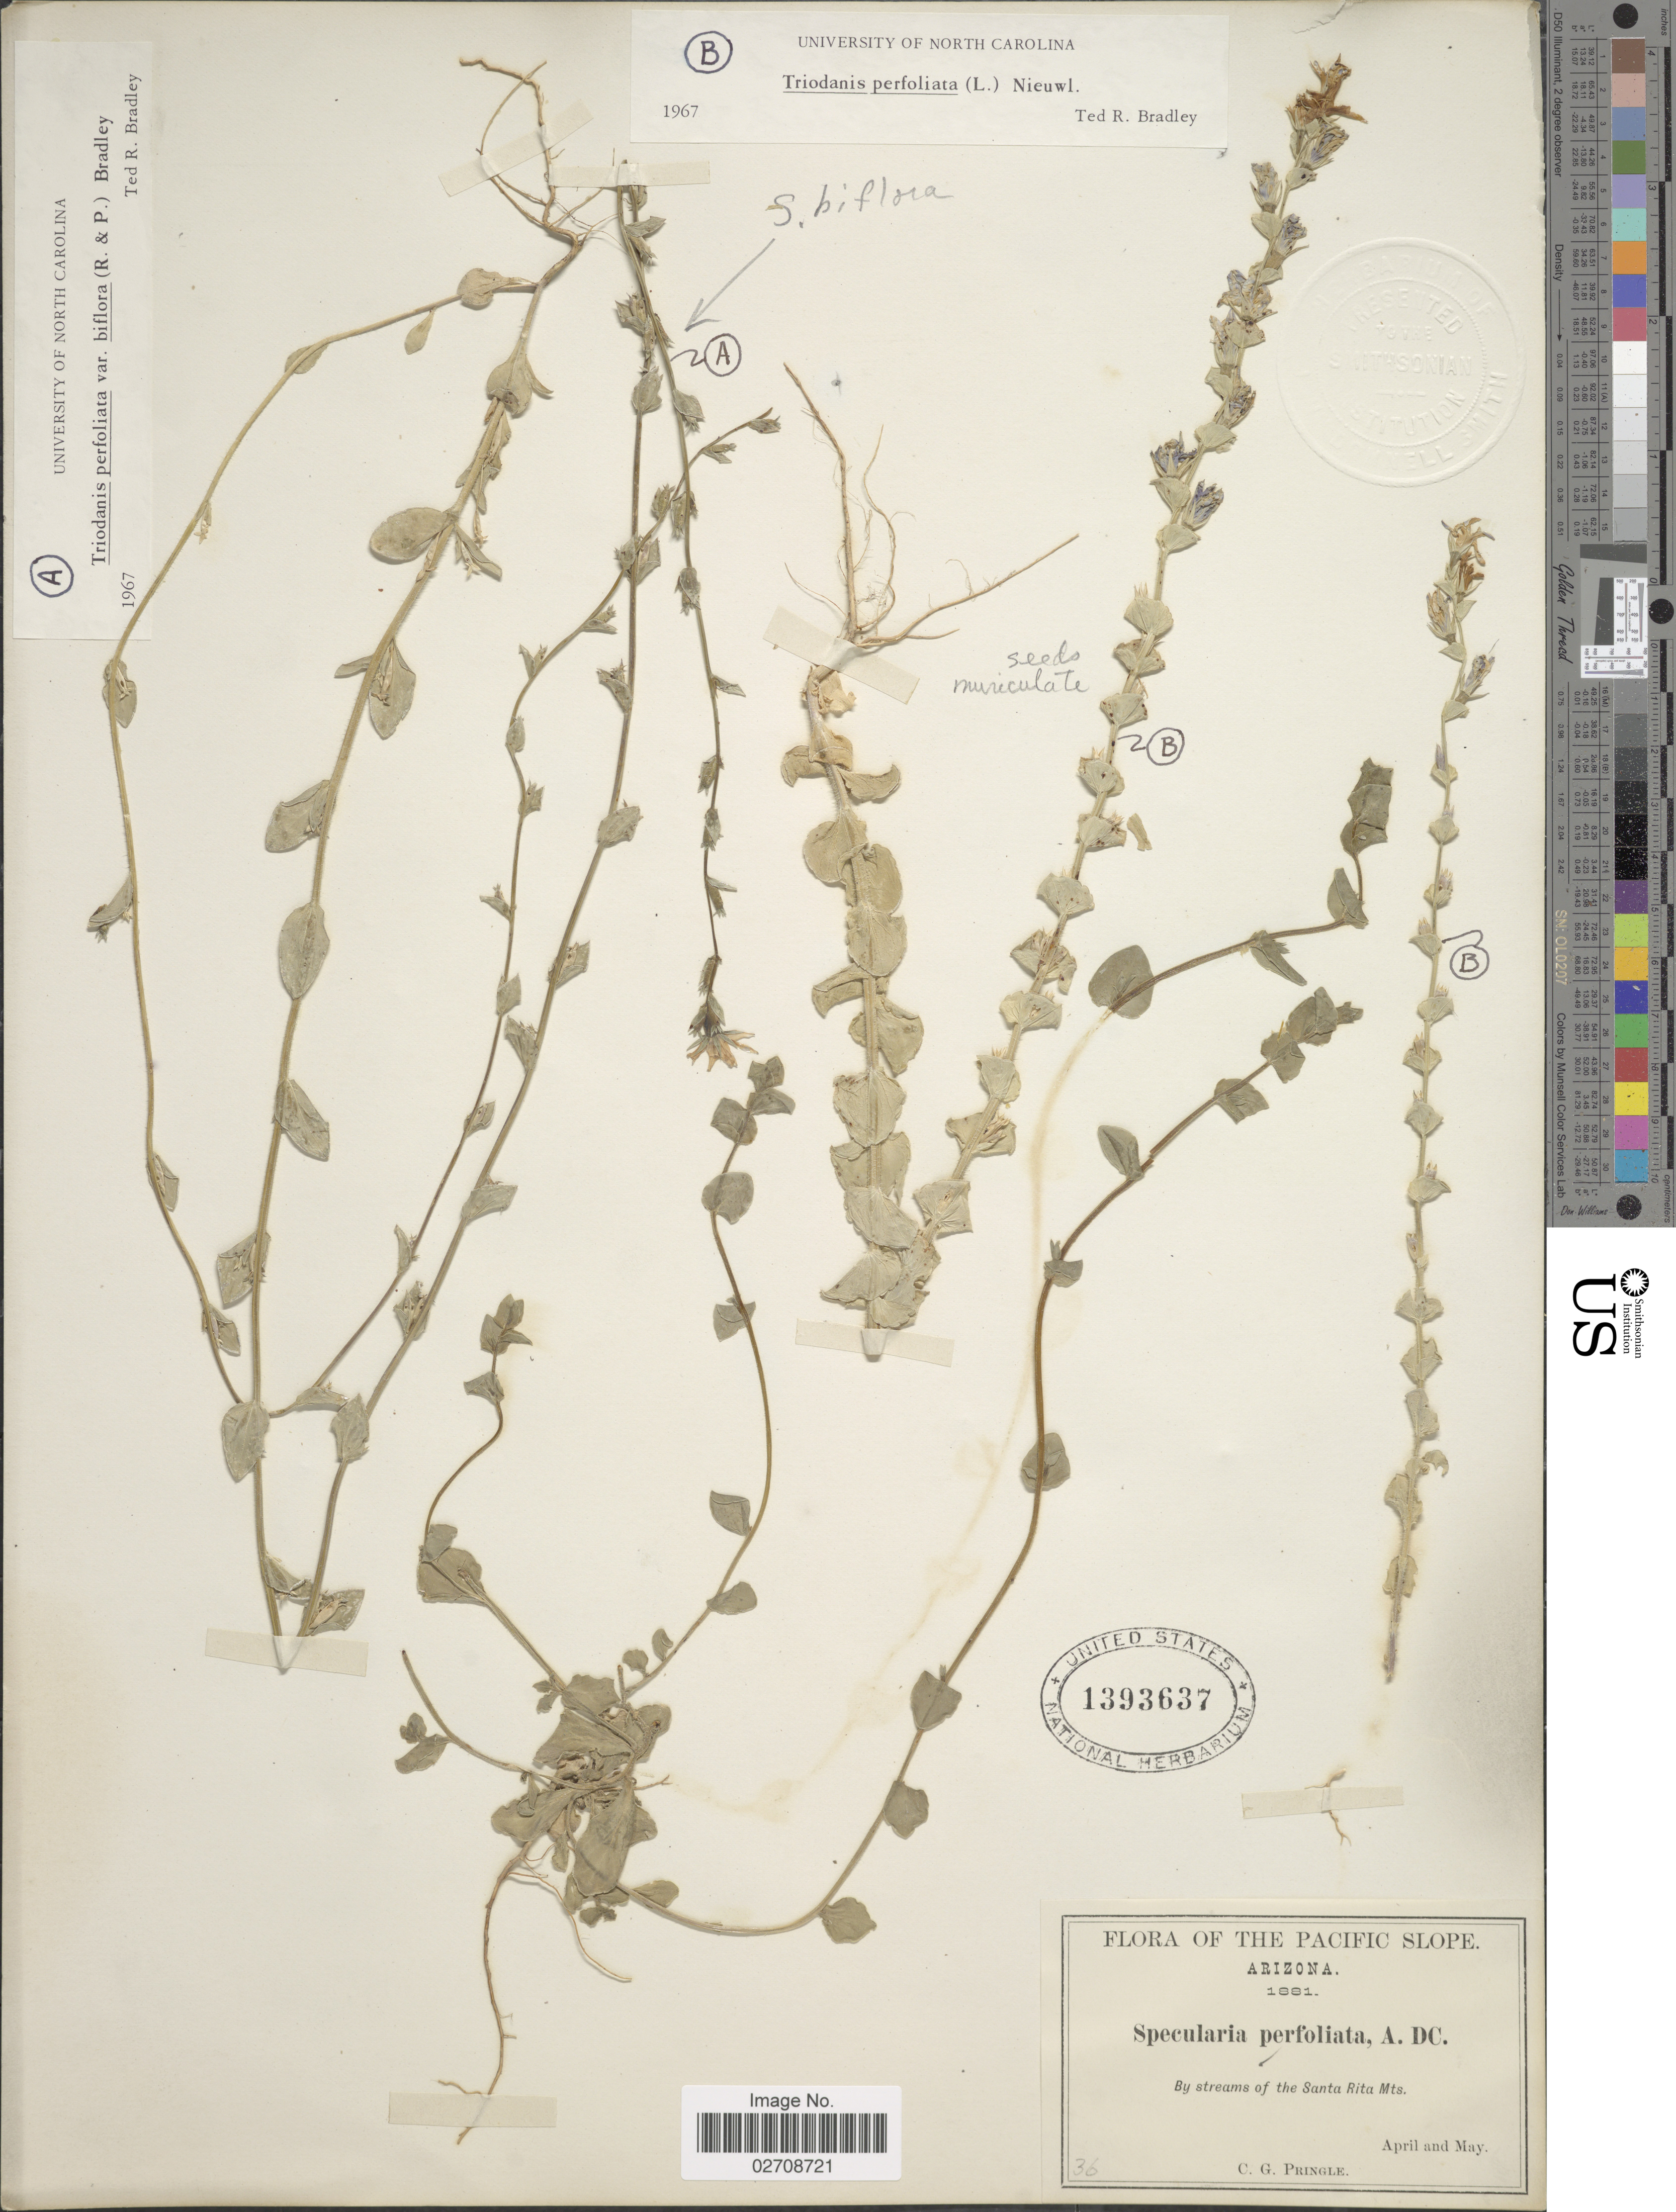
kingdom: Plantae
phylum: Tracheophyta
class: Magnoliopsida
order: Asterales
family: Campanulaceae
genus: Triodanis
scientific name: Triodanis biflora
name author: (Ruiz & Pav.) Greene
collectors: C. G. Pringle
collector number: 36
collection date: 1881-04/1881-05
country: United States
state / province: Arizona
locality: The Pacific Slope, By streams of the Santa Rita Mts.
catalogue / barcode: US 1393637